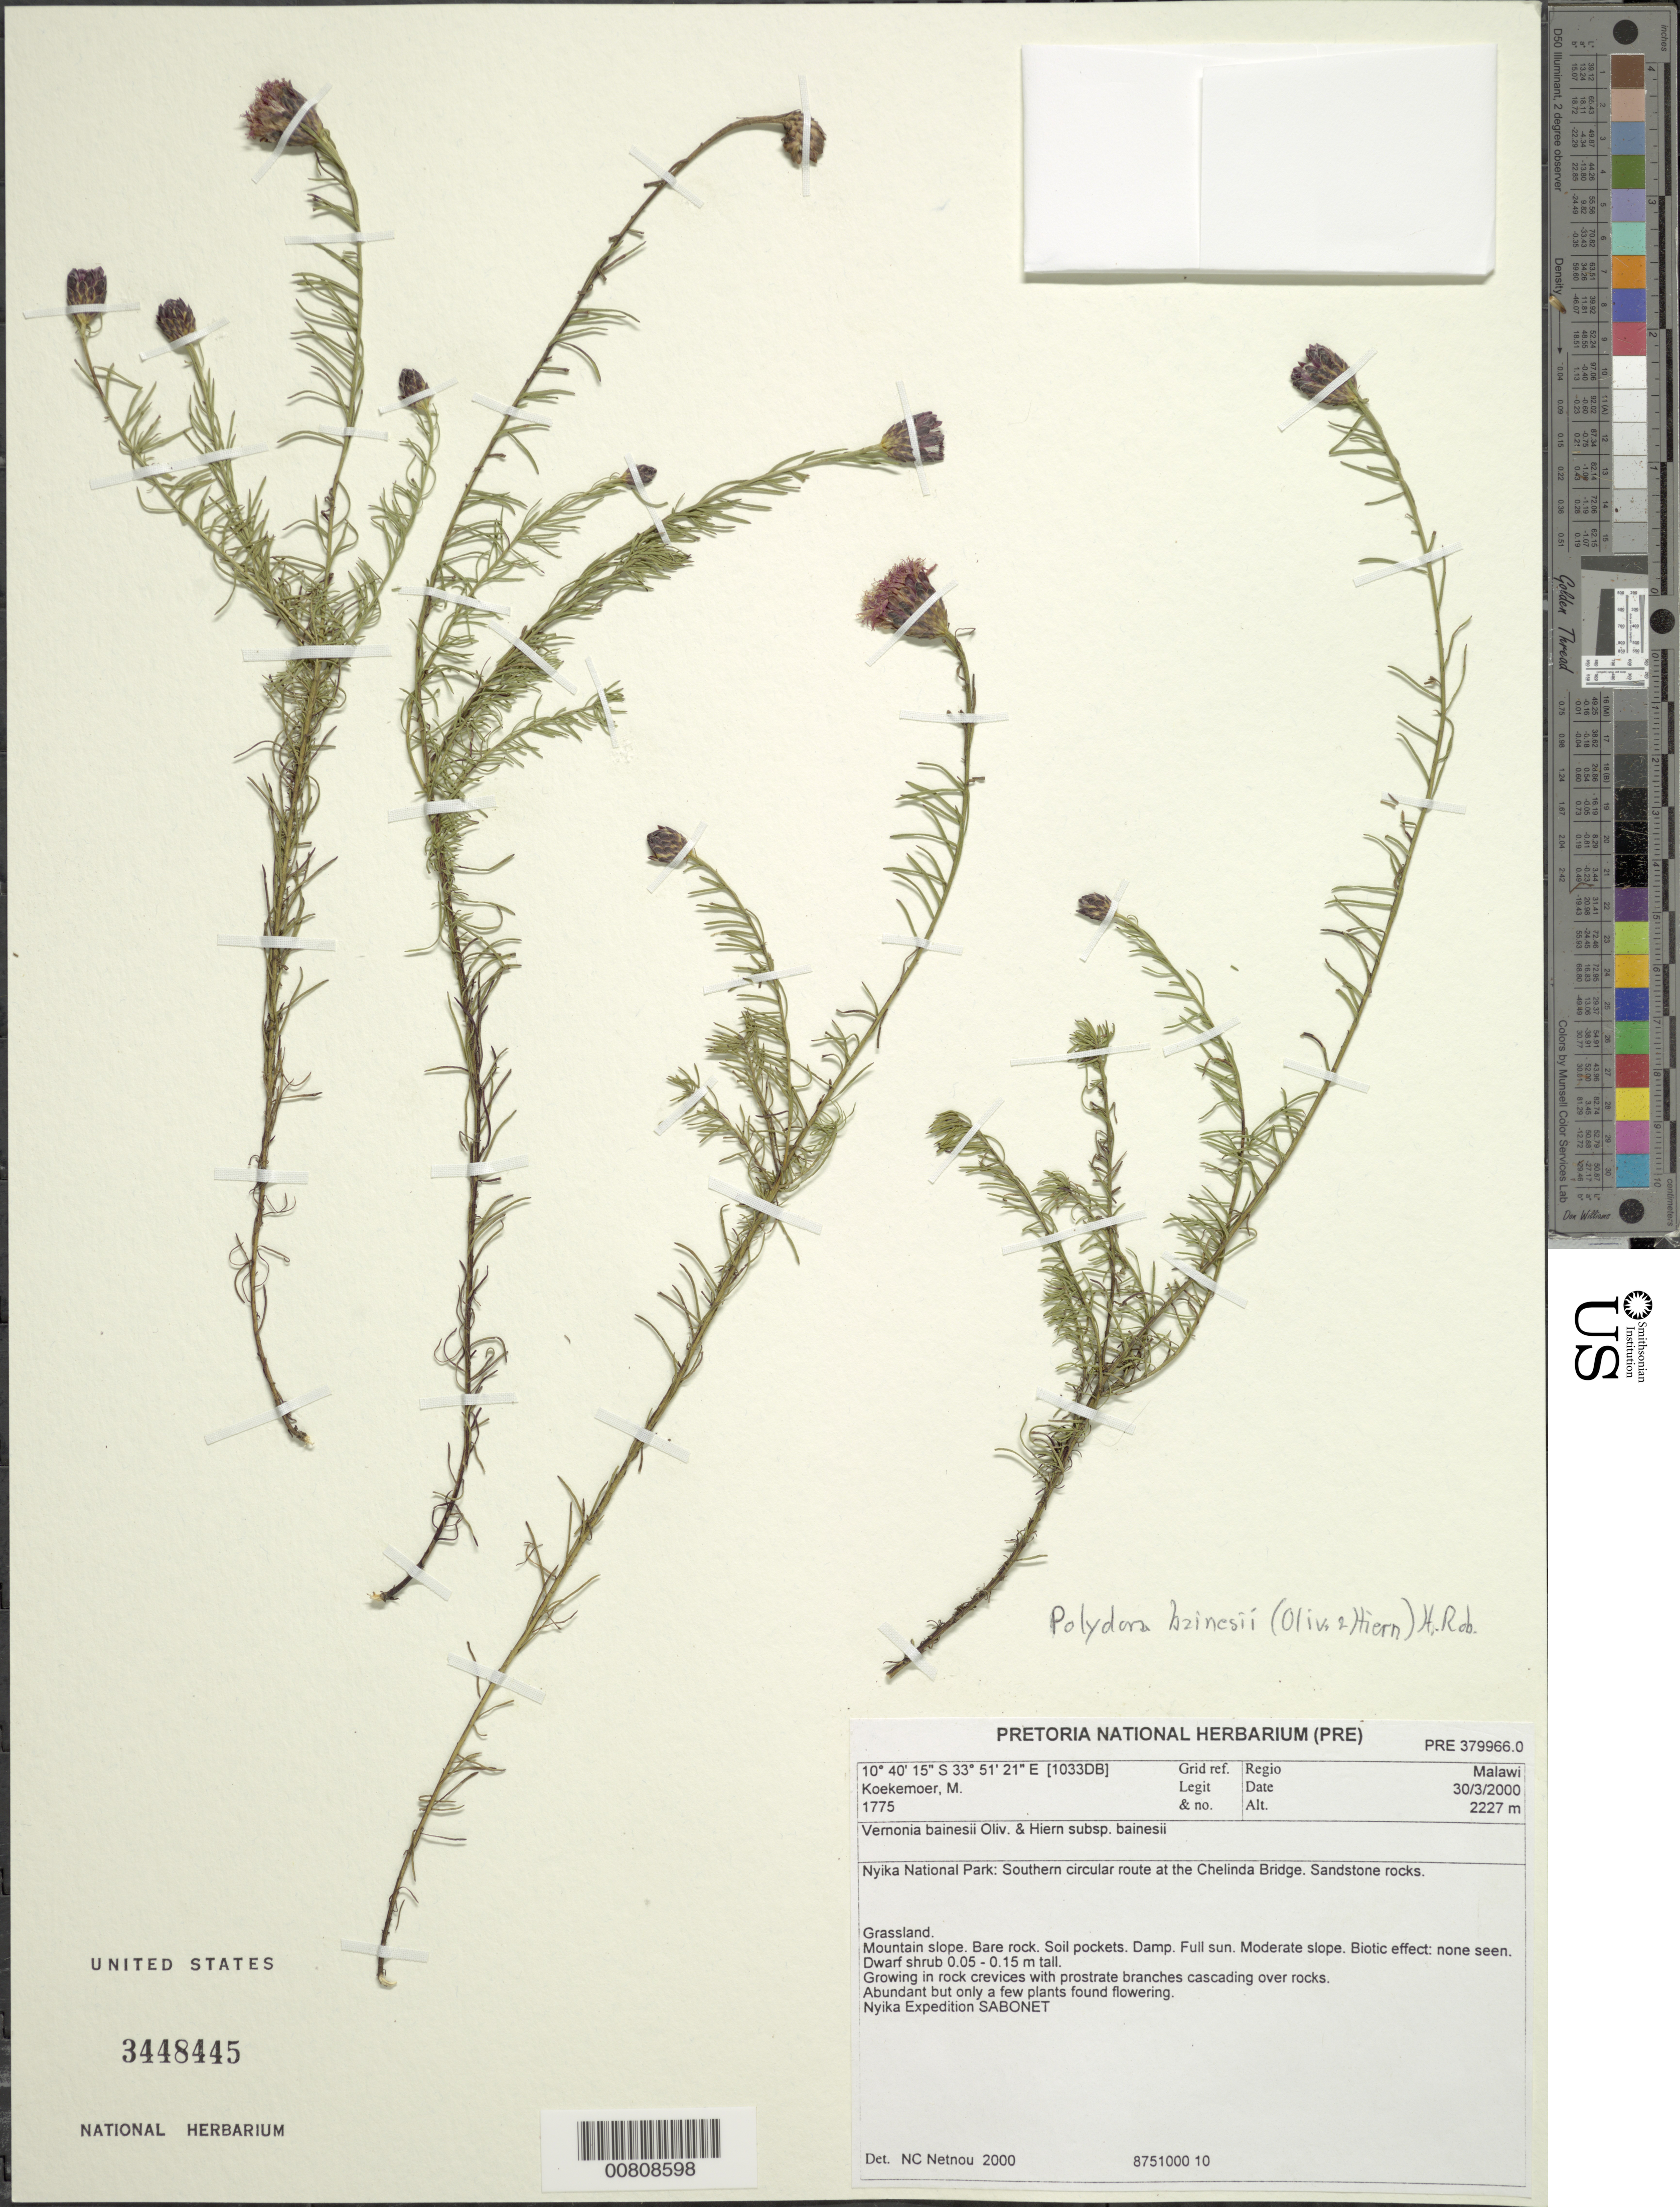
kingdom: Plantae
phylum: Tracheophyta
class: Magnoliopsida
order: Asterales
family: Asteraceae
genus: Polydora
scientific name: Polydora bainesii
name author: (Oliv. & Hiern) H. Rob.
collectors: M. Koekemoer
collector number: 1775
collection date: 2000-03-30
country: Malawi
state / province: Northern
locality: Nyika National Park; S circular route at Chelinda Bridge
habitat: Grassland, mountain slope, bare rock, soil pockets, damp, full sun, moderate slope; growing in rock crevices with prostrate branches cascading over ro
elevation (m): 2227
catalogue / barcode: US 3448445